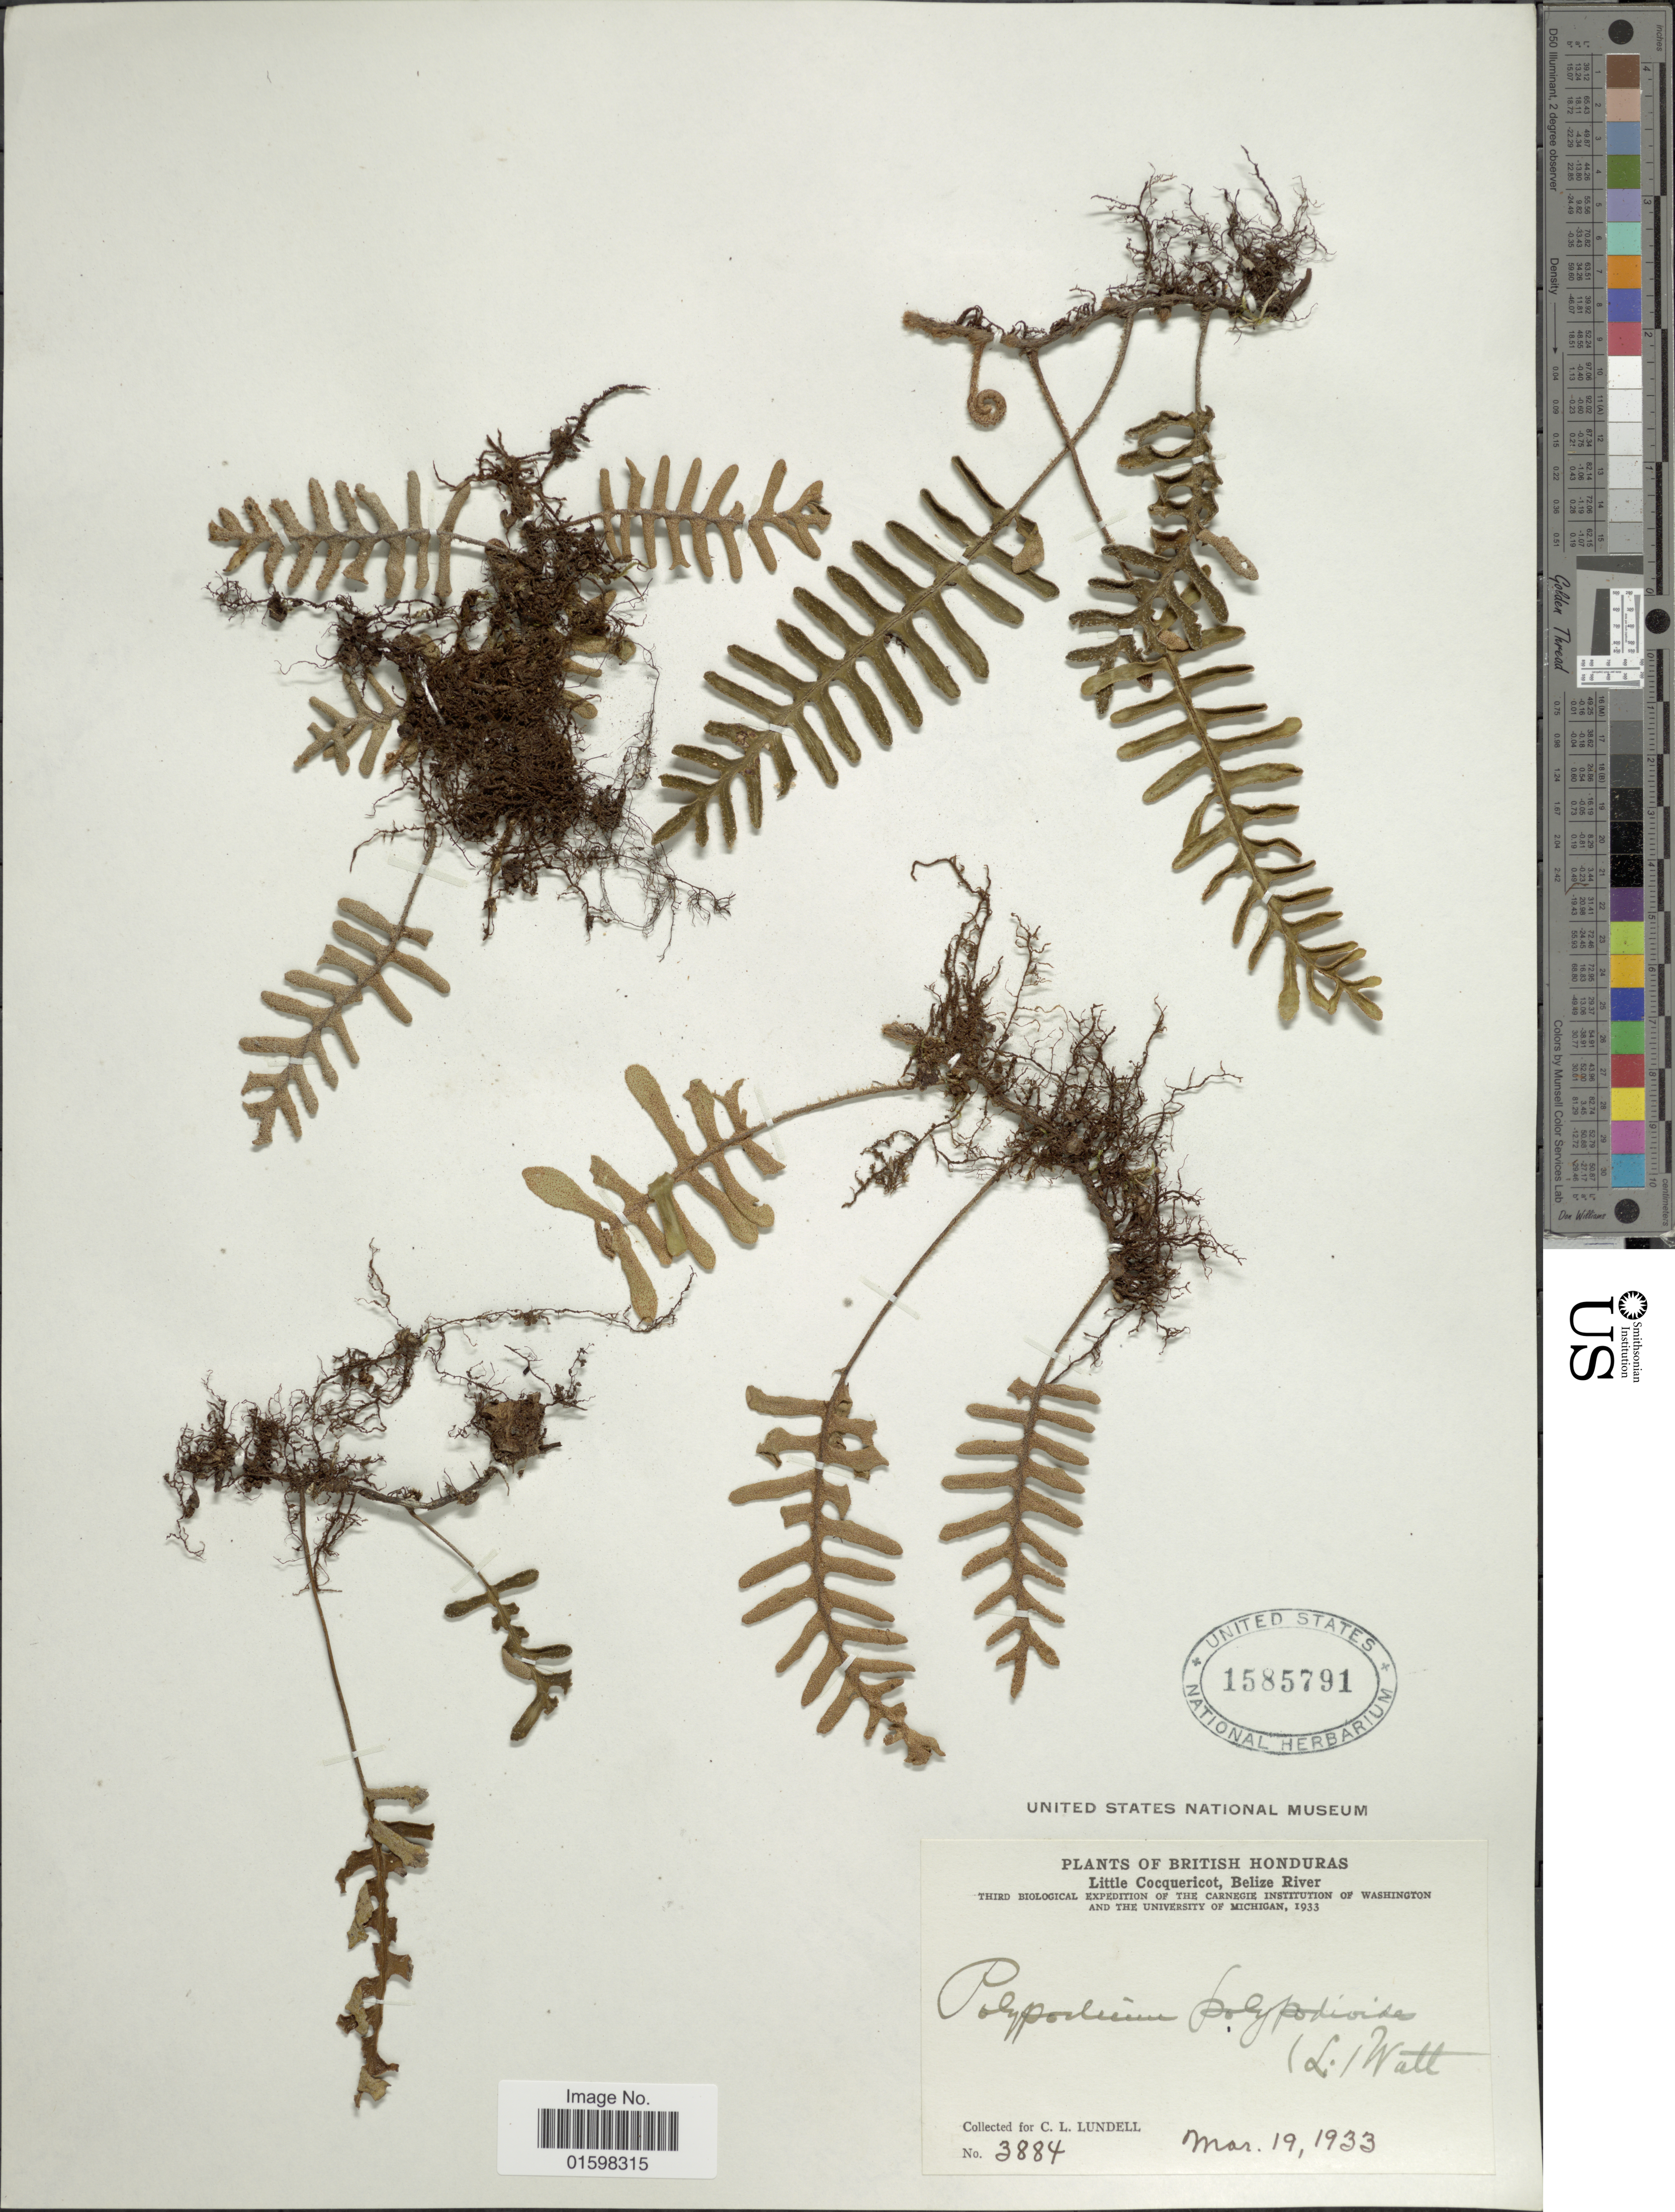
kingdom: Plantae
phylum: Tracheophyta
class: Polypodiopsida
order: Polypodiales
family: Polypodiaceae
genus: Pleopeltis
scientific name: Pleopeltis polypodioides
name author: (L.) E.G. Andrews & Windham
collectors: C. L. Lundell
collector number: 3884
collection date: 1933-03-19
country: Belize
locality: British Honduras, Little Cocquericot, Belize River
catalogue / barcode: US 1585791